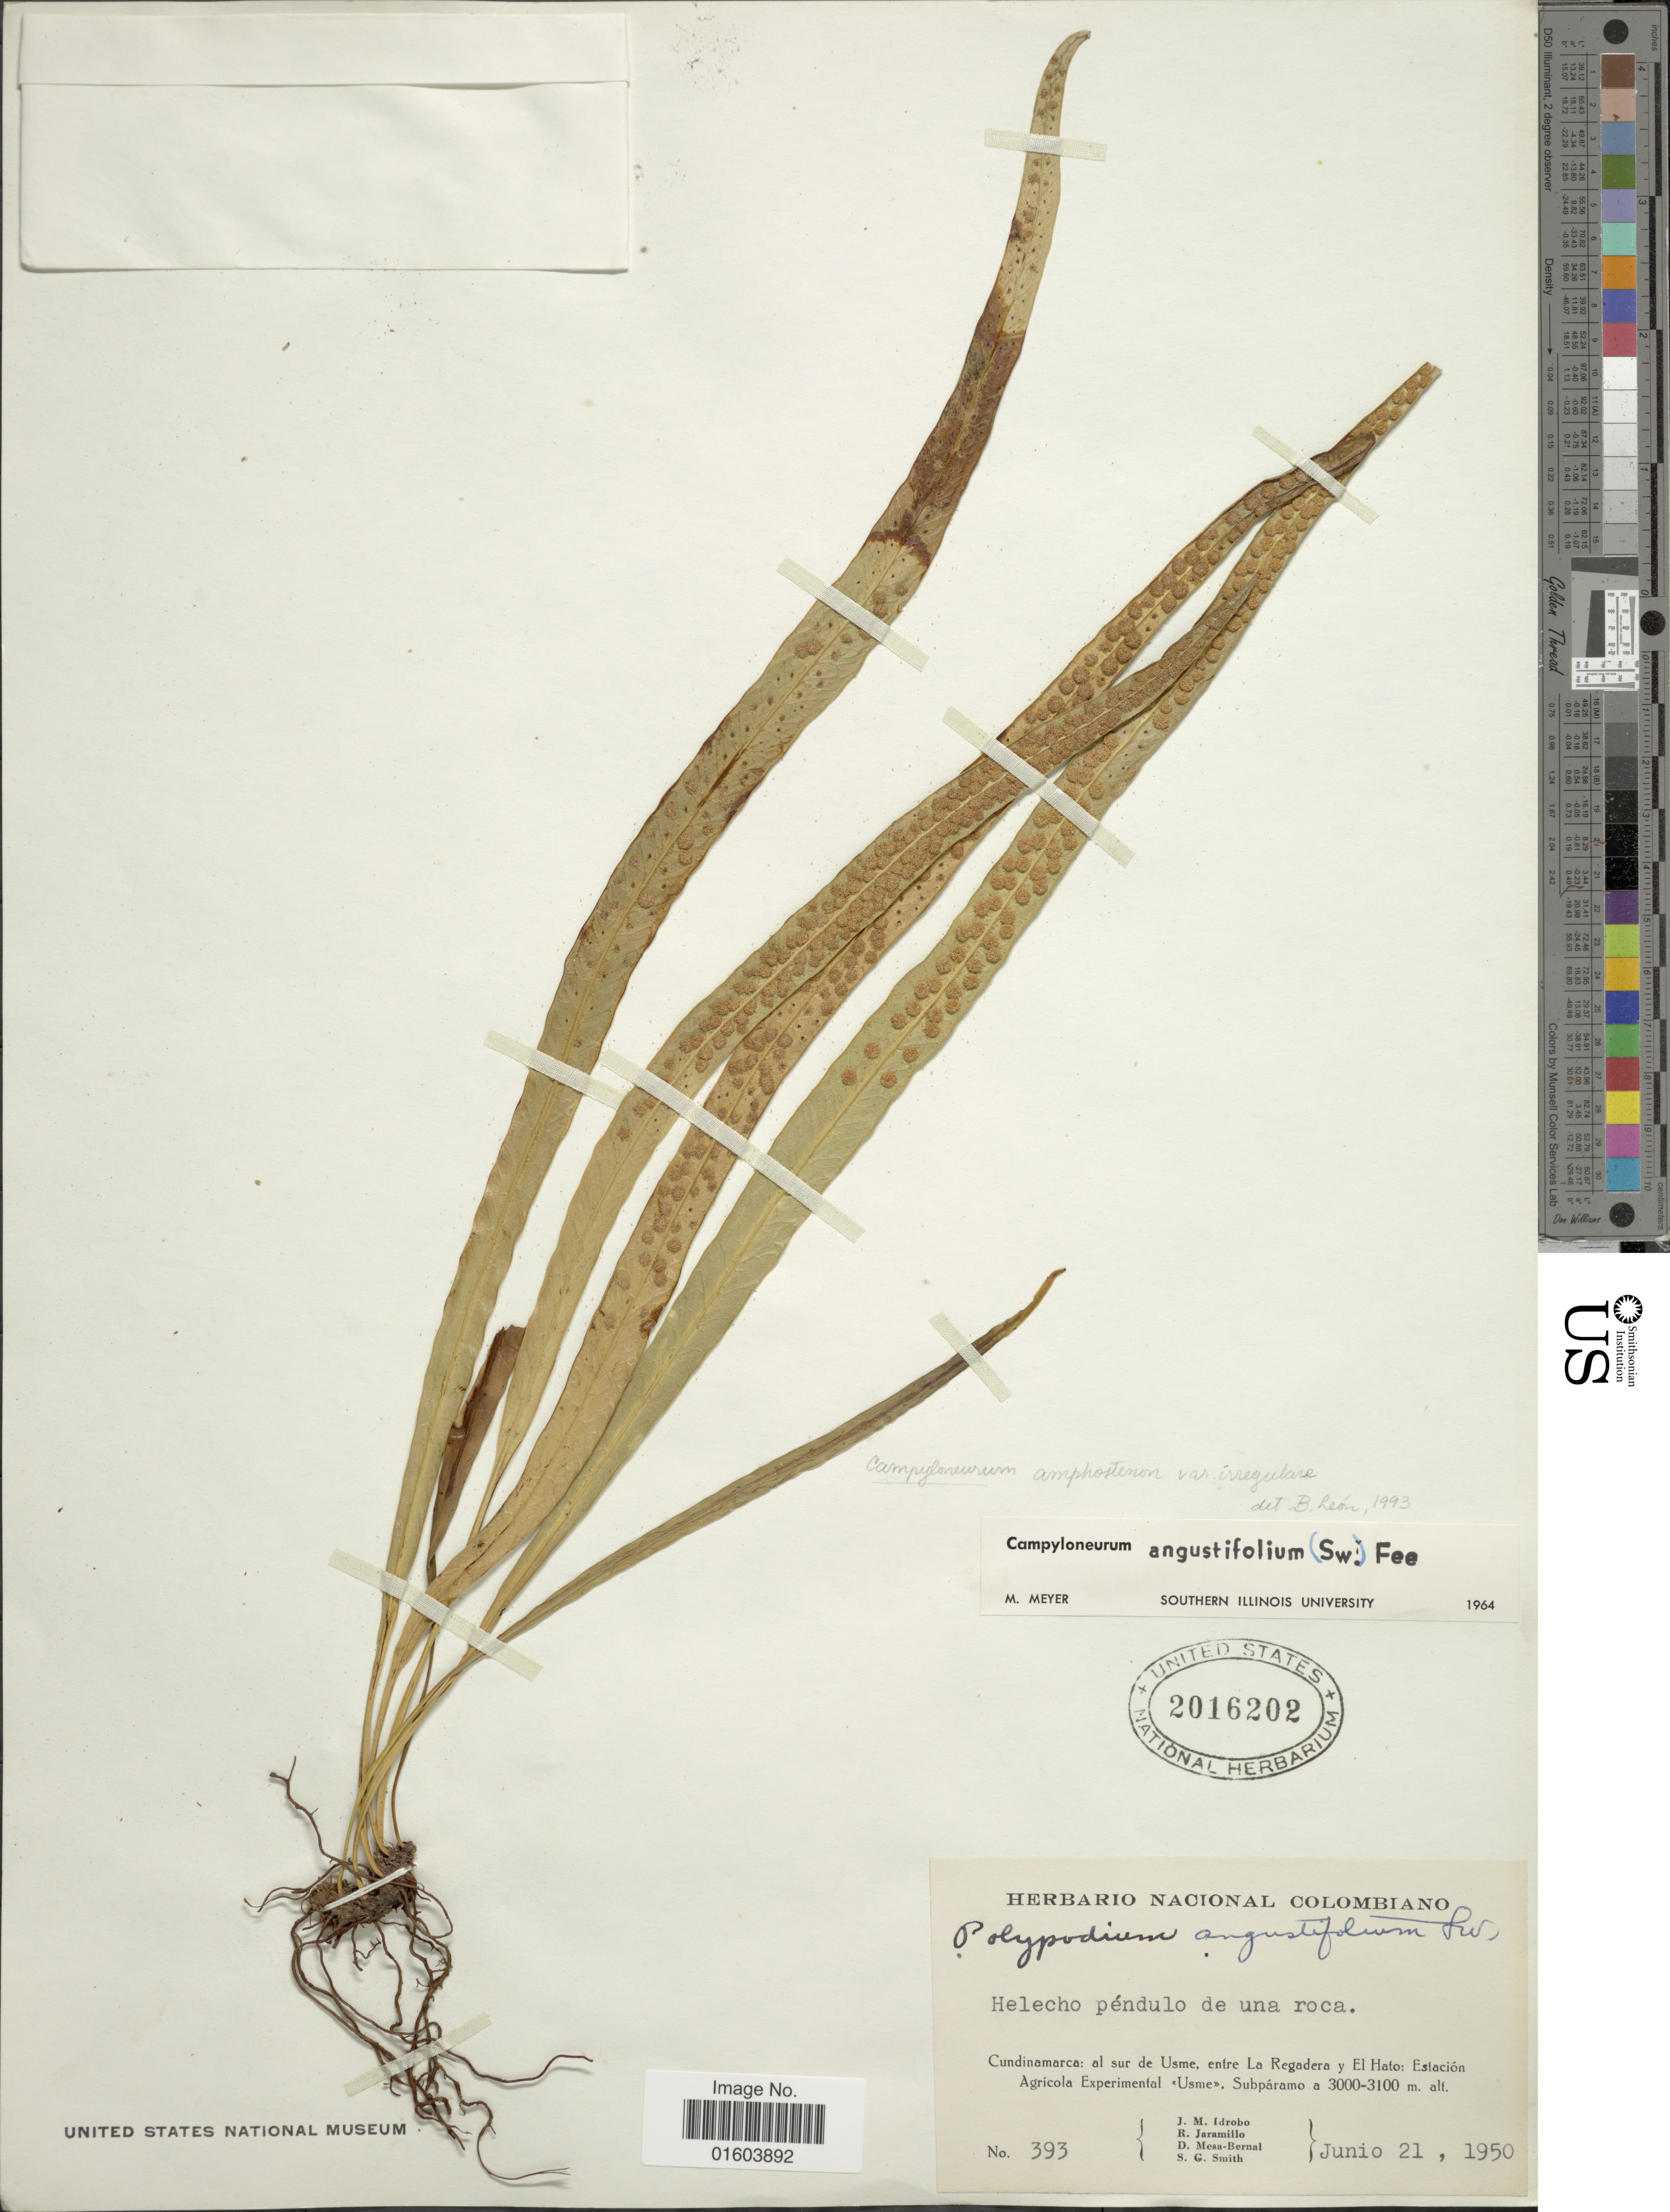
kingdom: Plantae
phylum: Tracheophyta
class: Polypodiopsida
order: Polypodiales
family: Polypodiaceae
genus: Campyloneurum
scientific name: Campyloneurum amphostenon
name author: (Kunze ex Klotzsch) Fée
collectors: J. M. Idrobo, R. Jaramillo, D. Mesa Bernal & S. G. Smith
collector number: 393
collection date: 1950-06-21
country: Colombia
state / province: Cundinamarca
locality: Cundinamarca: al sur de Usme, entre La Regadera y El Hato: Estacion Agricola Experimental.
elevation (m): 3000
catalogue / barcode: US 2016202